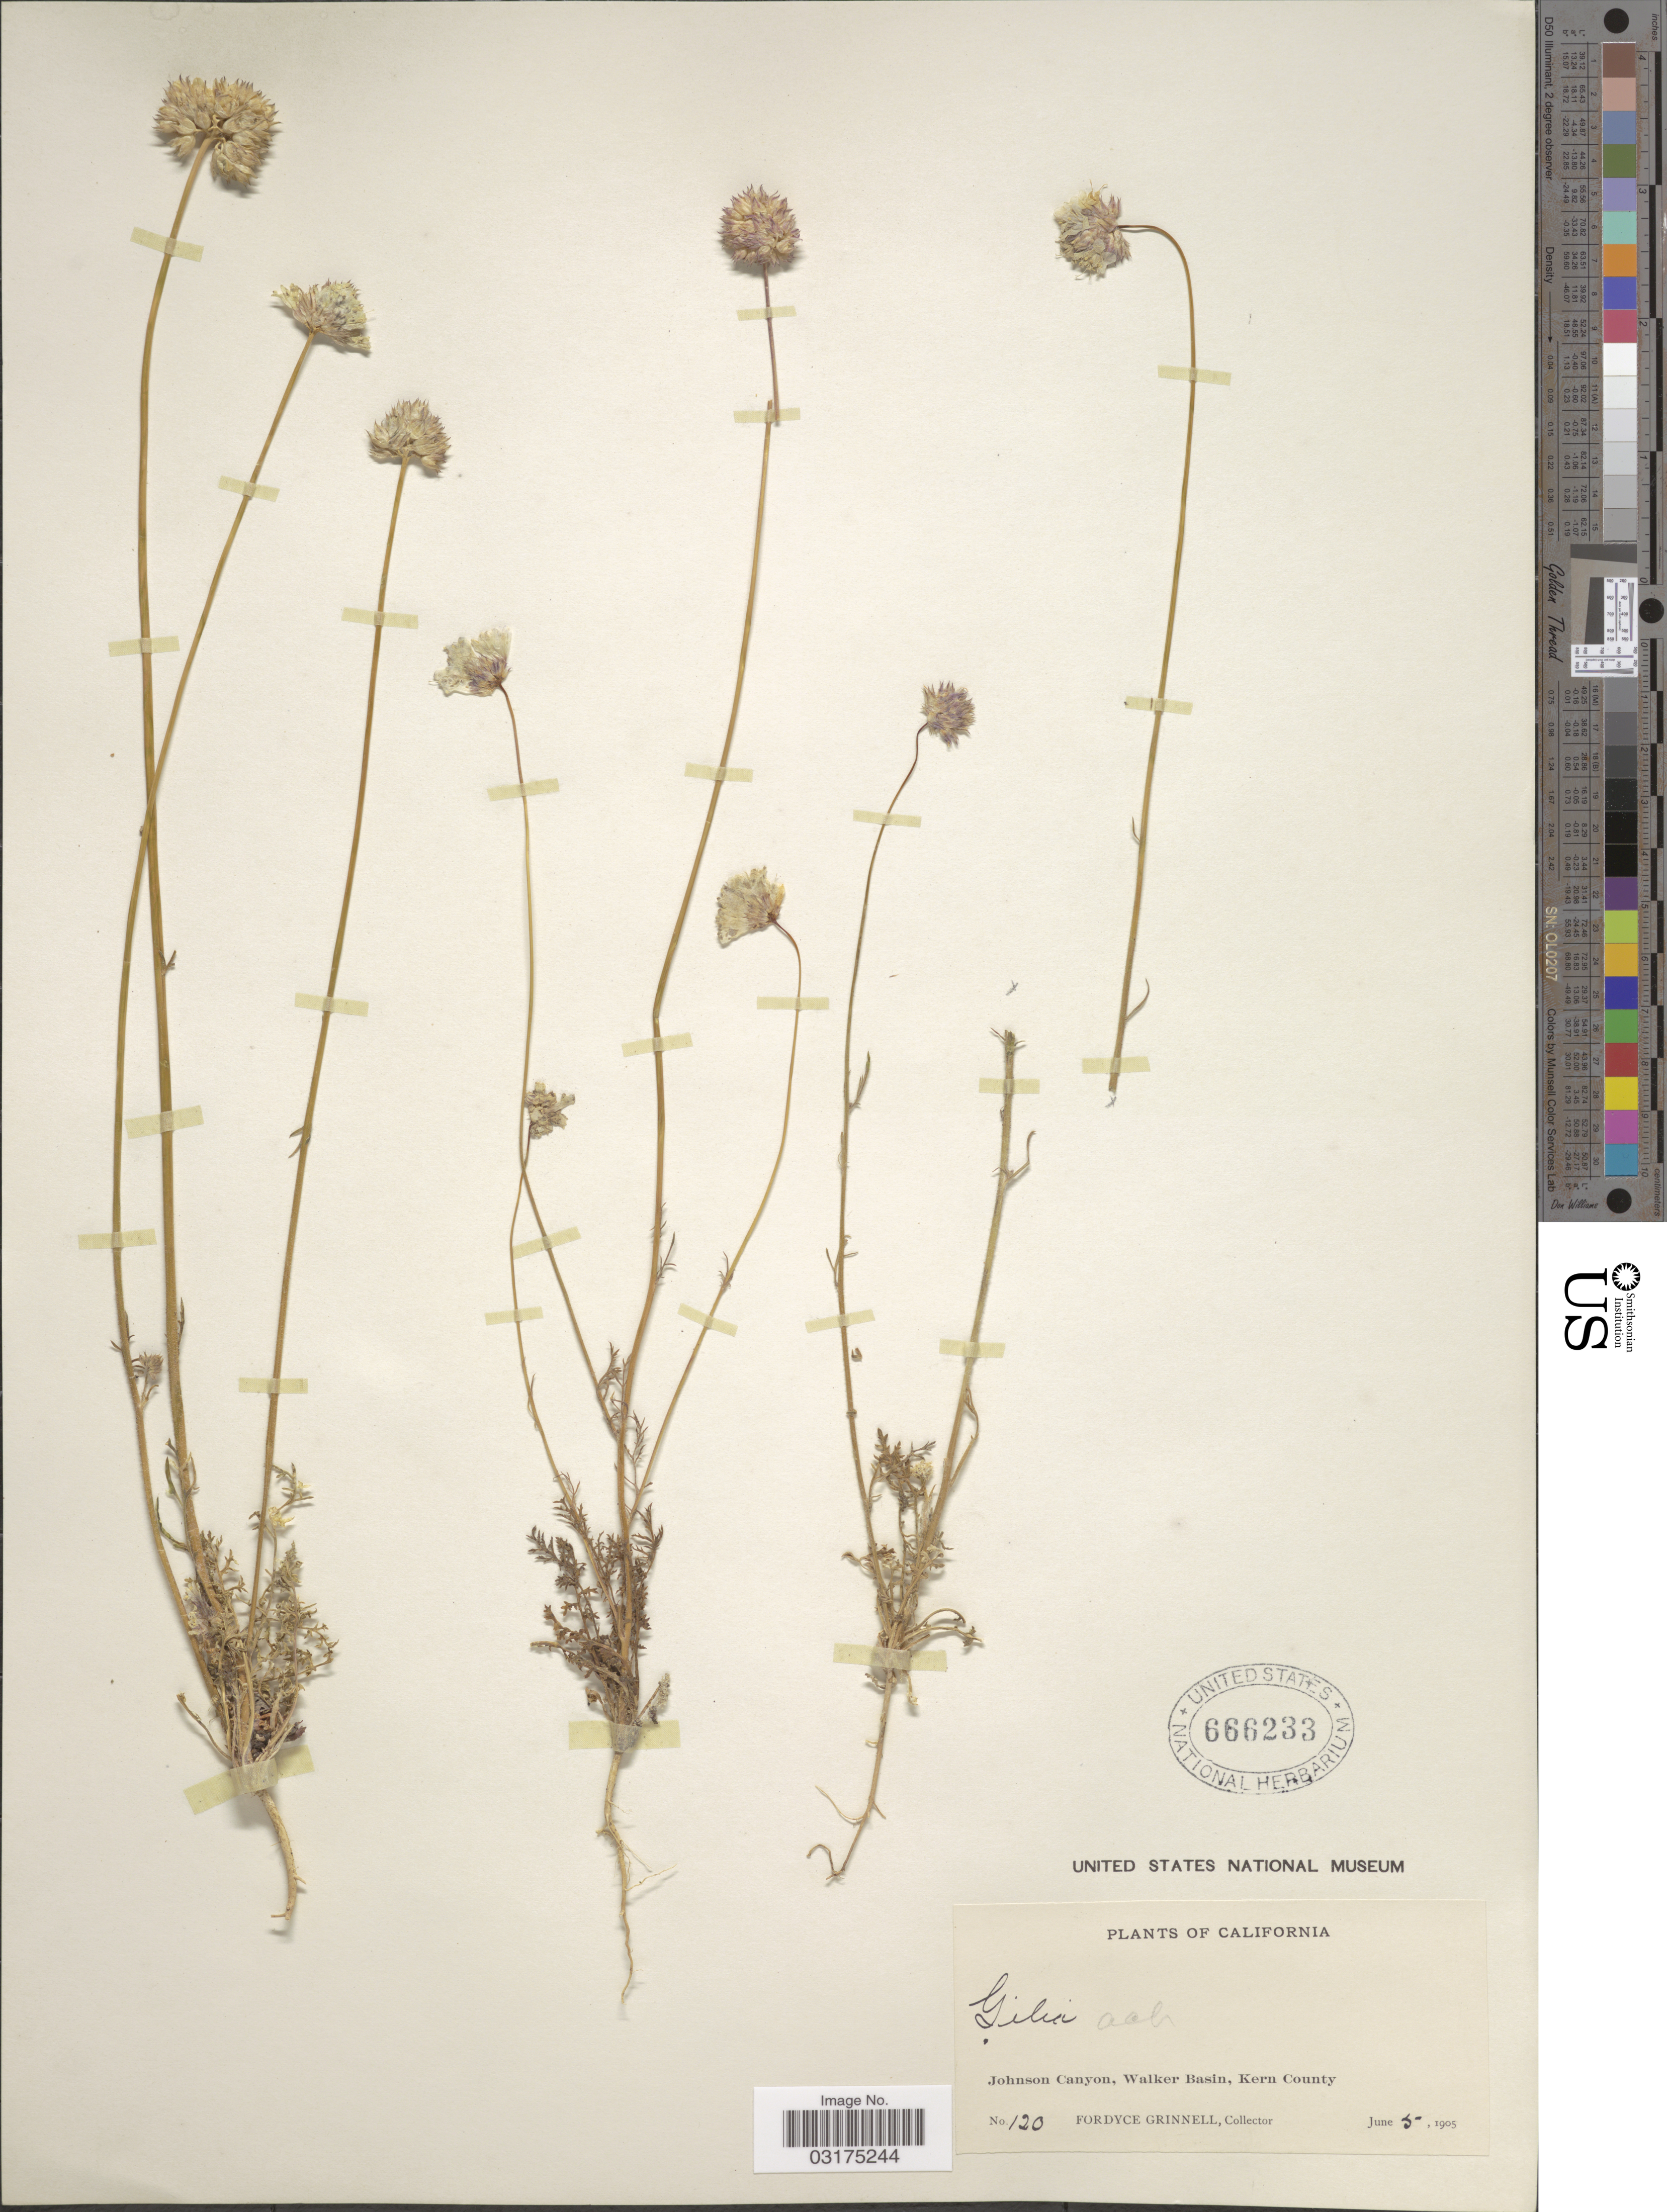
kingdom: Plantae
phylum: Tracheophyta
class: Magnoliopsida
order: Ericales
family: Polemoniaceae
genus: Gilia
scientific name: Gilia capitata subsp. abrotanifolia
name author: (Nutt. ex Greene) V.E. Grant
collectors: F. Grinnell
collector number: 120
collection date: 1905-06-05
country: United States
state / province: California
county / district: Kern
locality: Johnson Canyon, Walker Basin, Kern County.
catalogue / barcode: US 666233